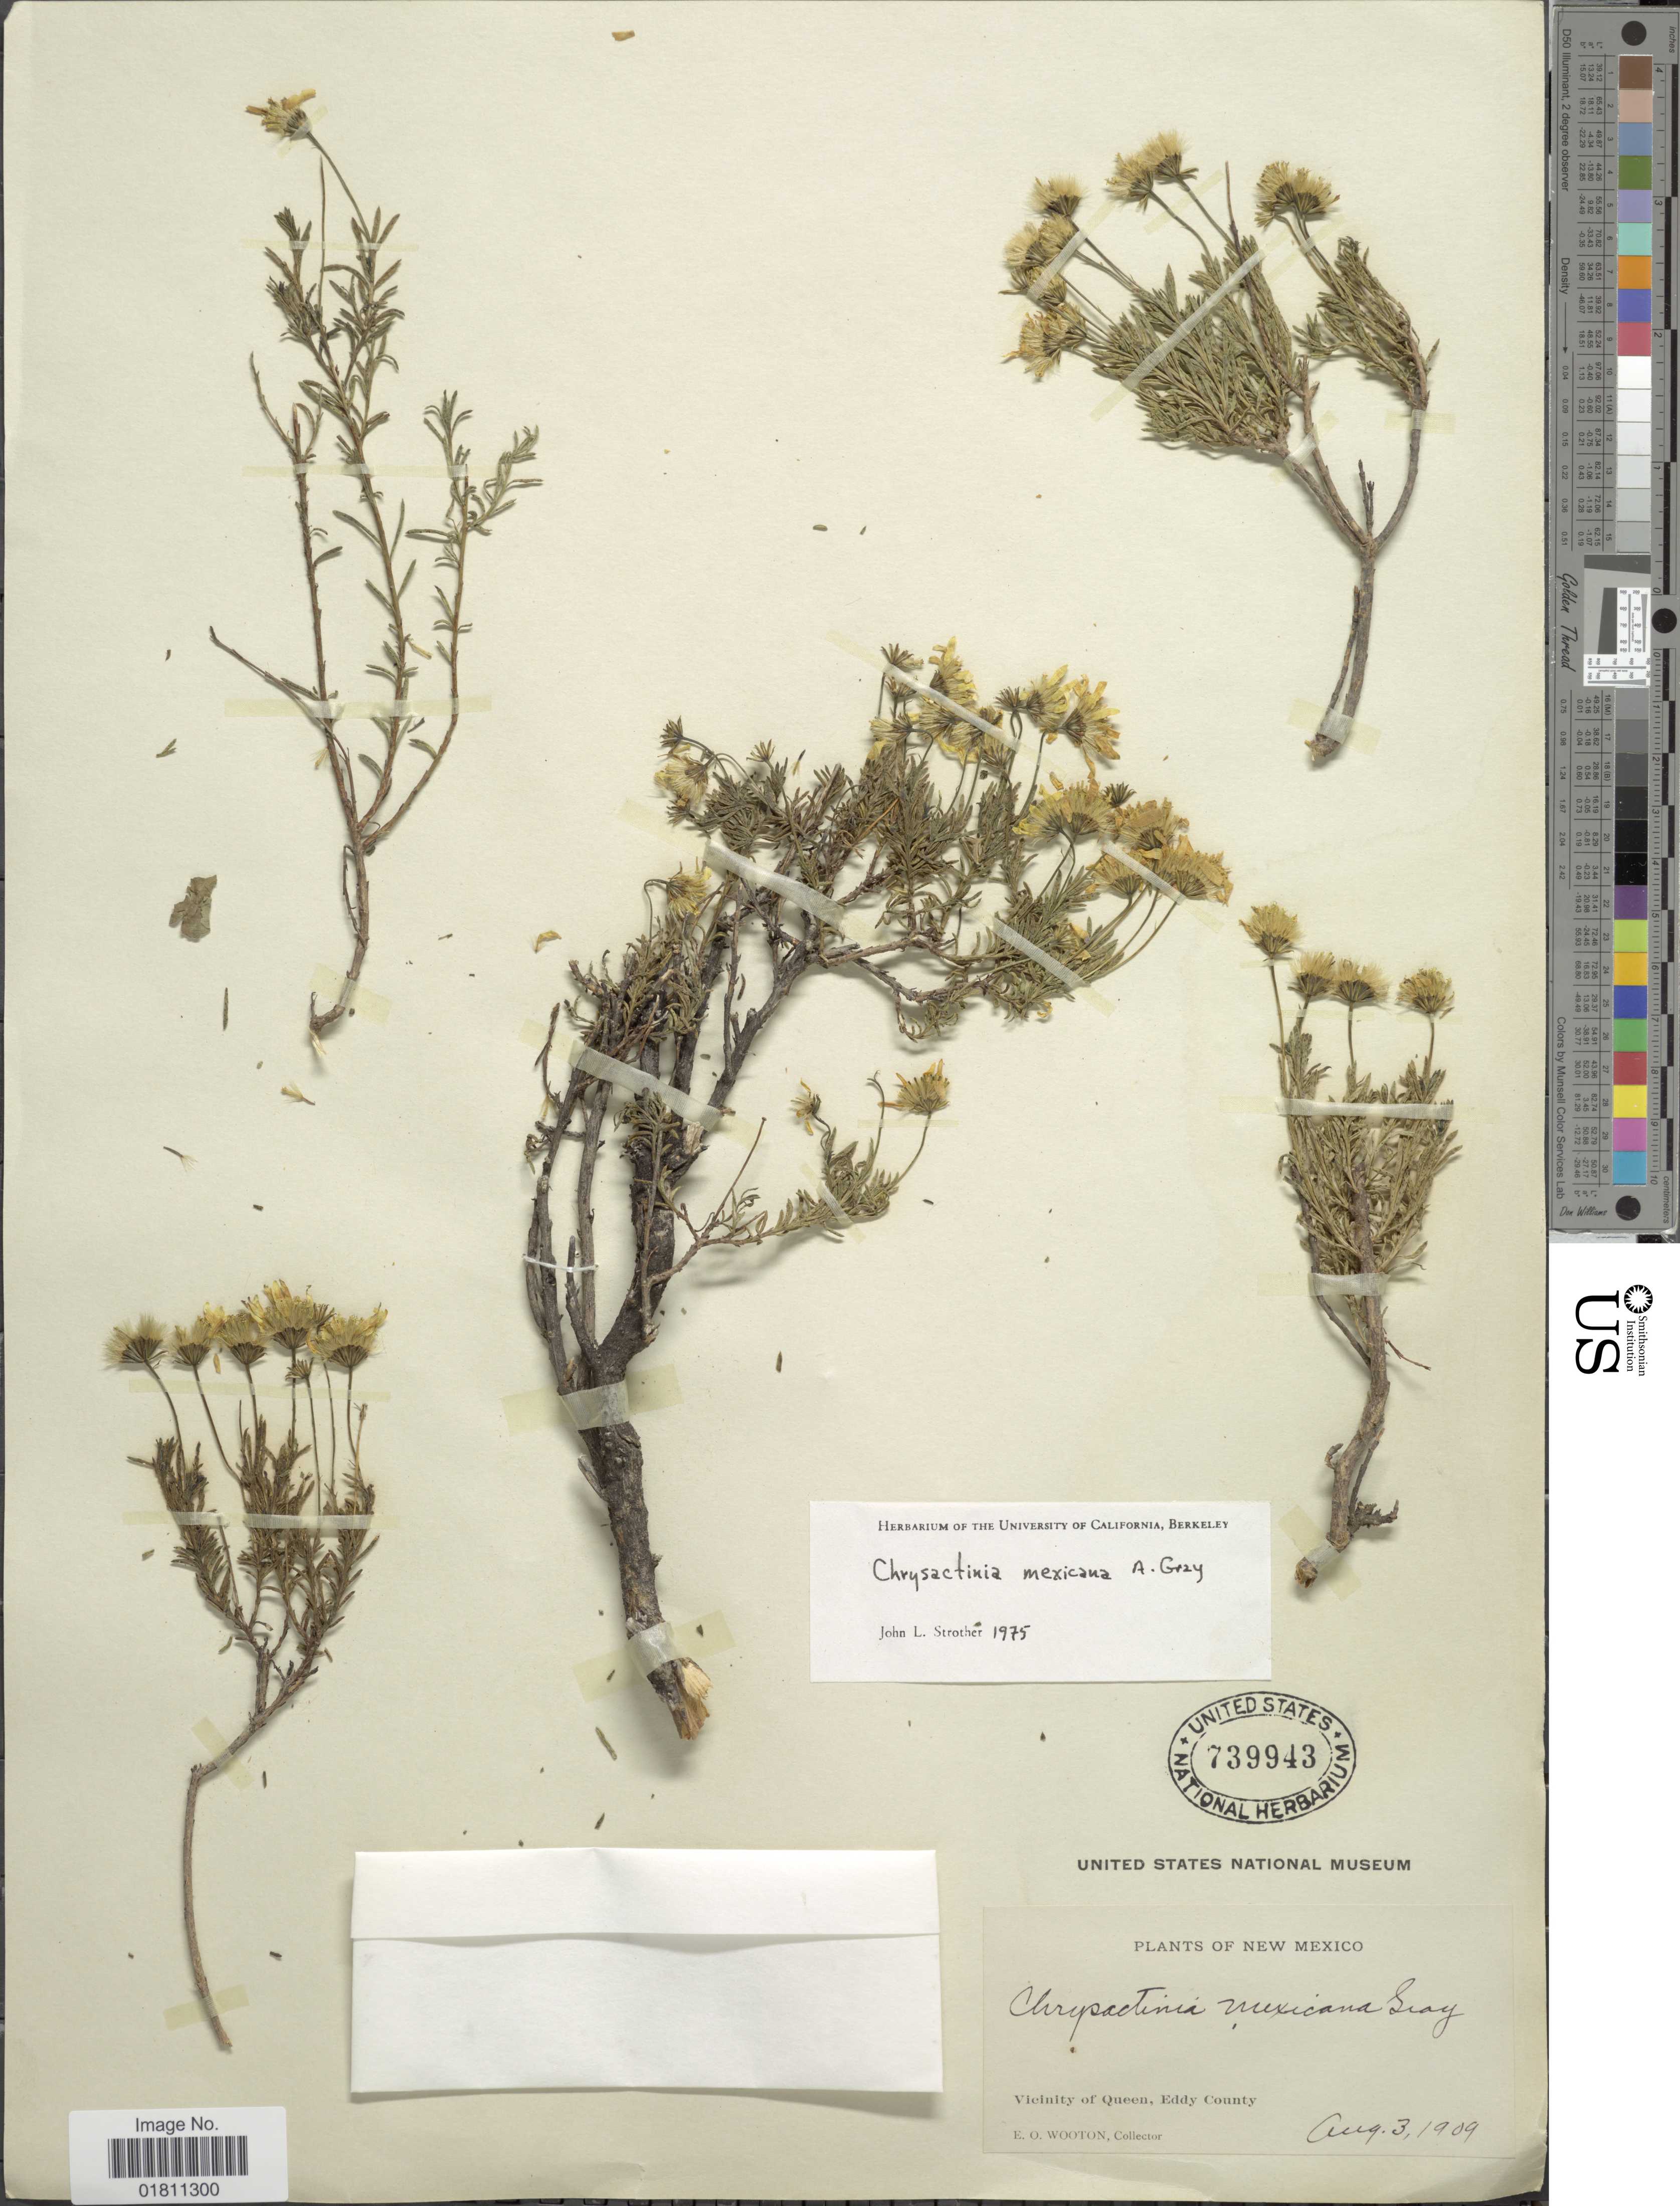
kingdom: Plantae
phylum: Tracheophyta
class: Magnoliopsida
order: Asterales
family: Asteraceae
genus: Chrysactinia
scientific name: Chrysactinia mexicana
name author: A. Gray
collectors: E. O. Wooton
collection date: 1909-08-03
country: United States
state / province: New Mexico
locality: Vicinity of Queen, Eddy County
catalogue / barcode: US 739943